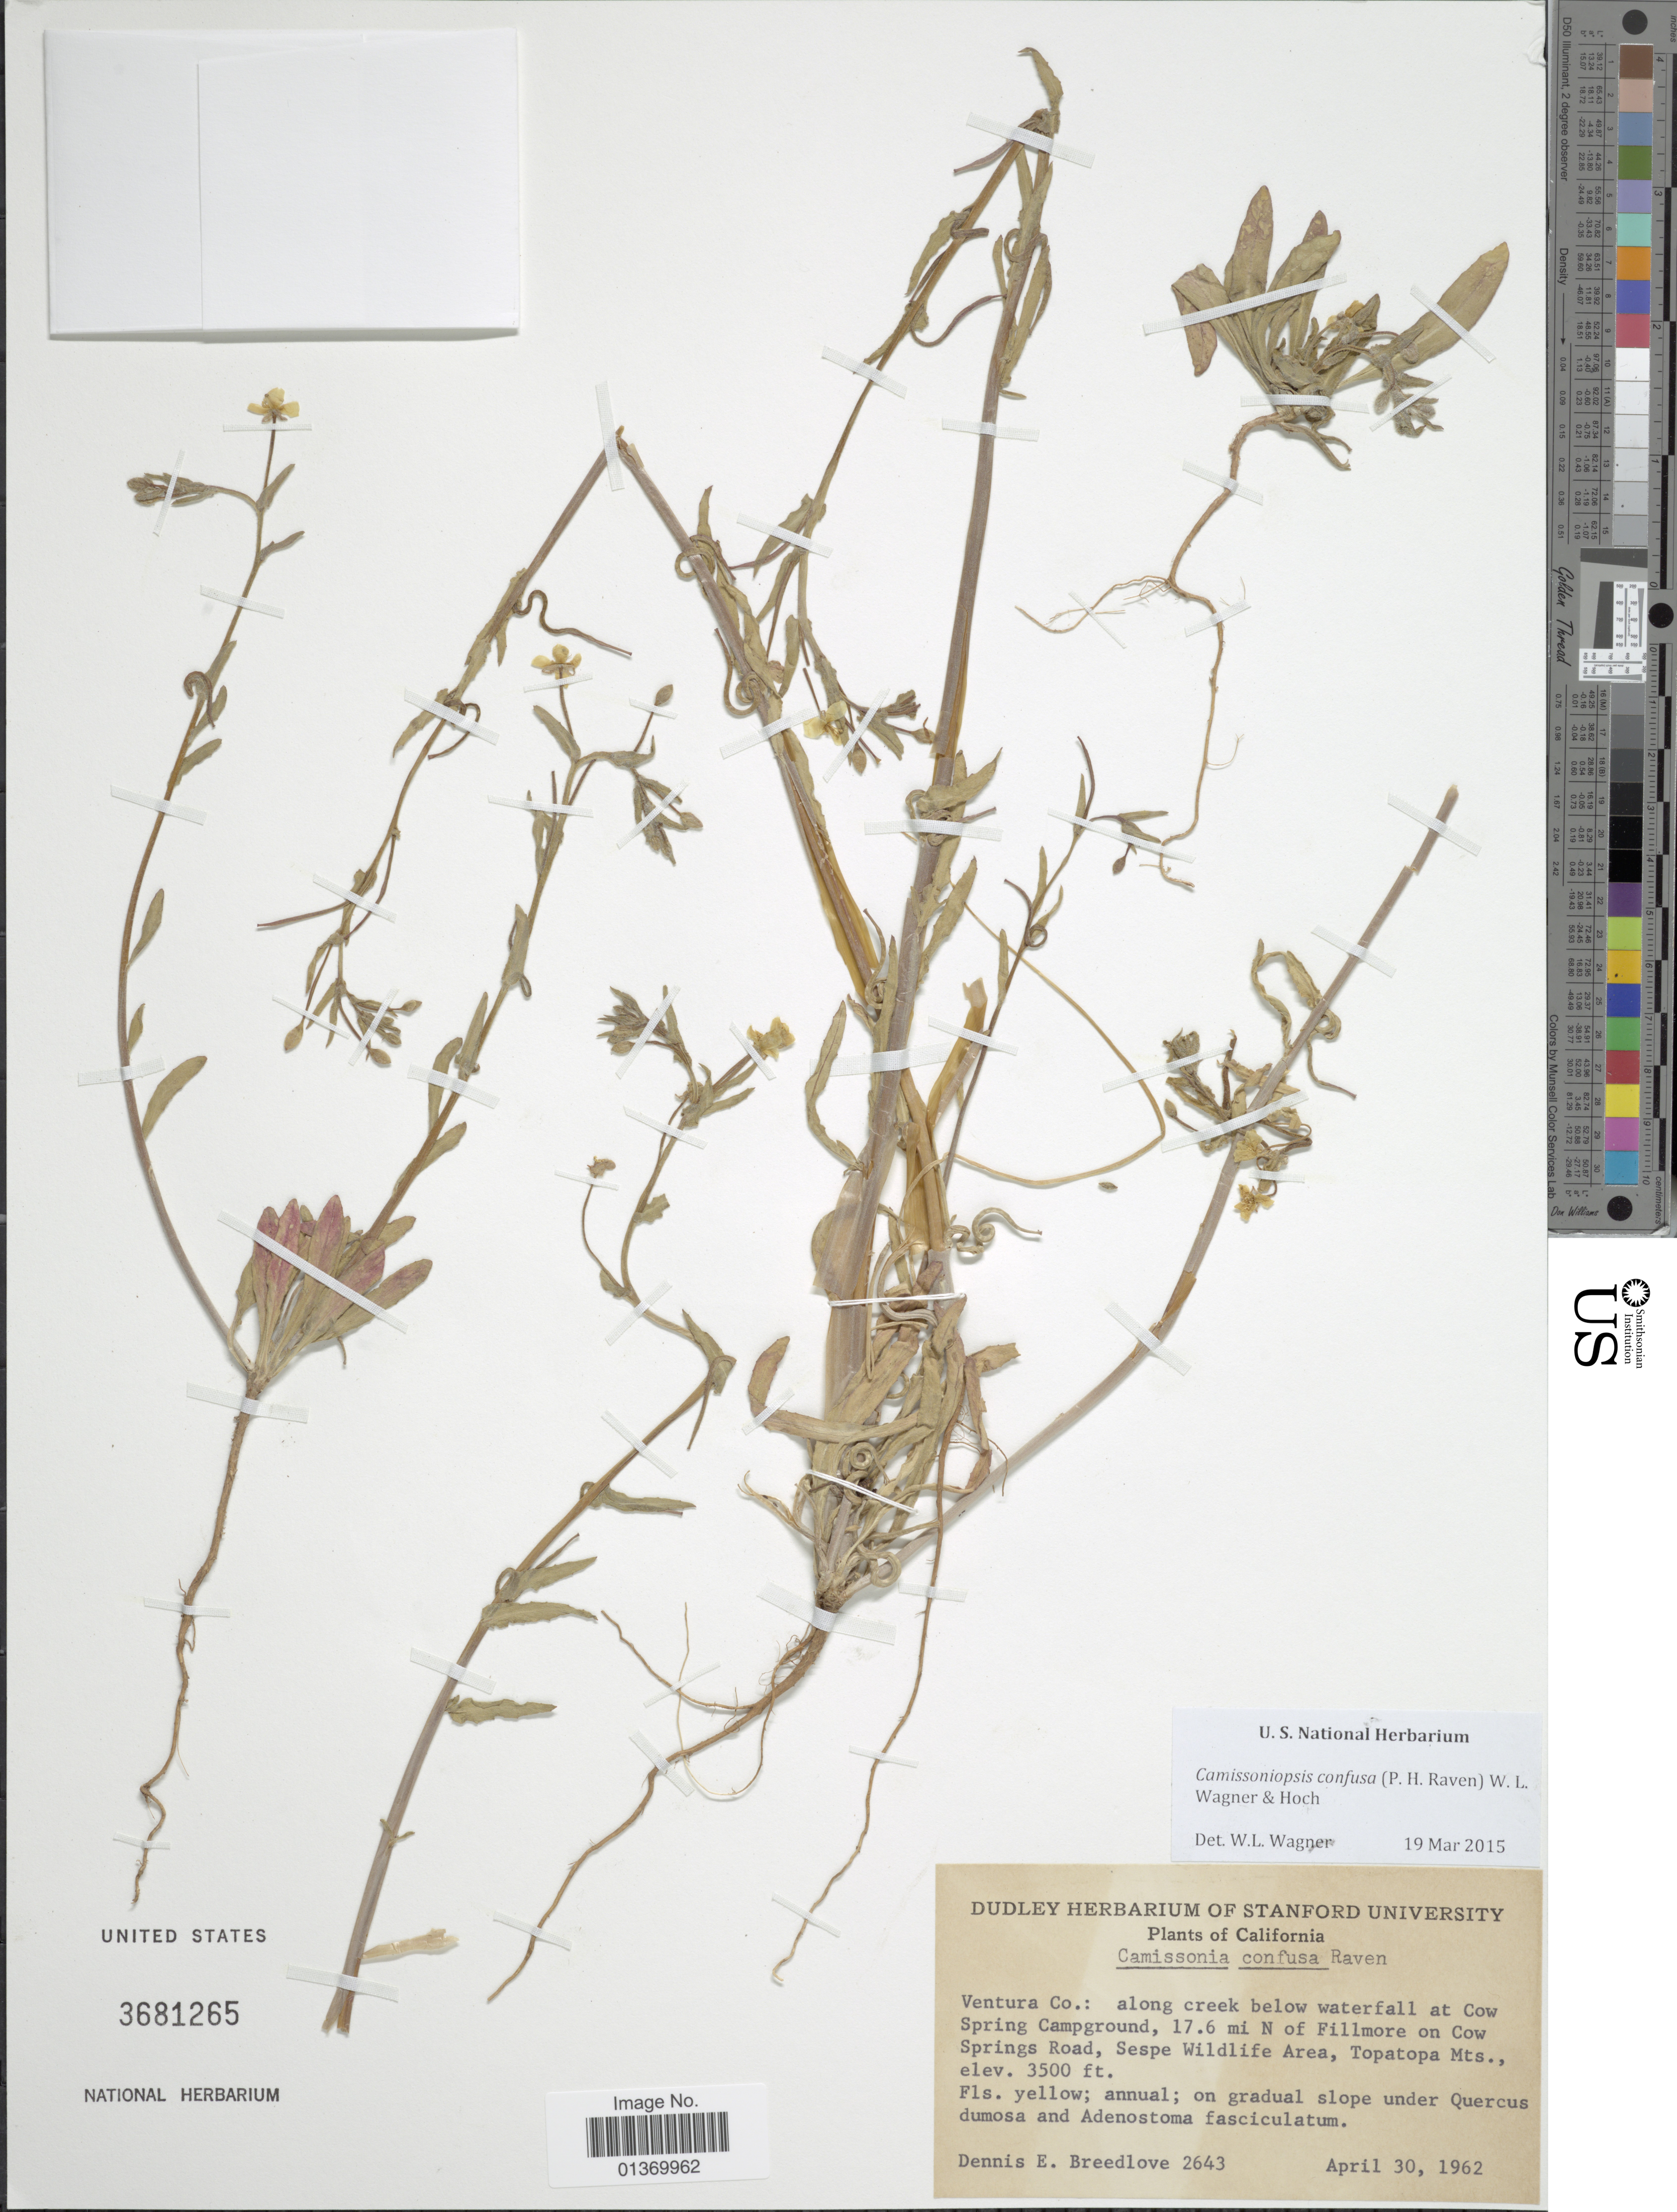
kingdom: Plantae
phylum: Tracheophyta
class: Magnoliopsida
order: Myrtales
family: Onagraceae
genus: Camissoniopsis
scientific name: Camissoniopsis confusa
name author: (P.H. Raven) W.L. Wagner & Hoch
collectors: D. E. Breedlove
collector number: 2643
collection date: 1962-04-30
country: United States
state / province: California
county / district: Ventura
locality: Ventura Co.: along creek below waterfall at Cow Spring Campground, 17.6 mi N of Fillmore on Cow Springs Road, Sespe Wildlife Area, Topatopa Mts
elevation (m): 1067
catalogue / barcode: US 3681265